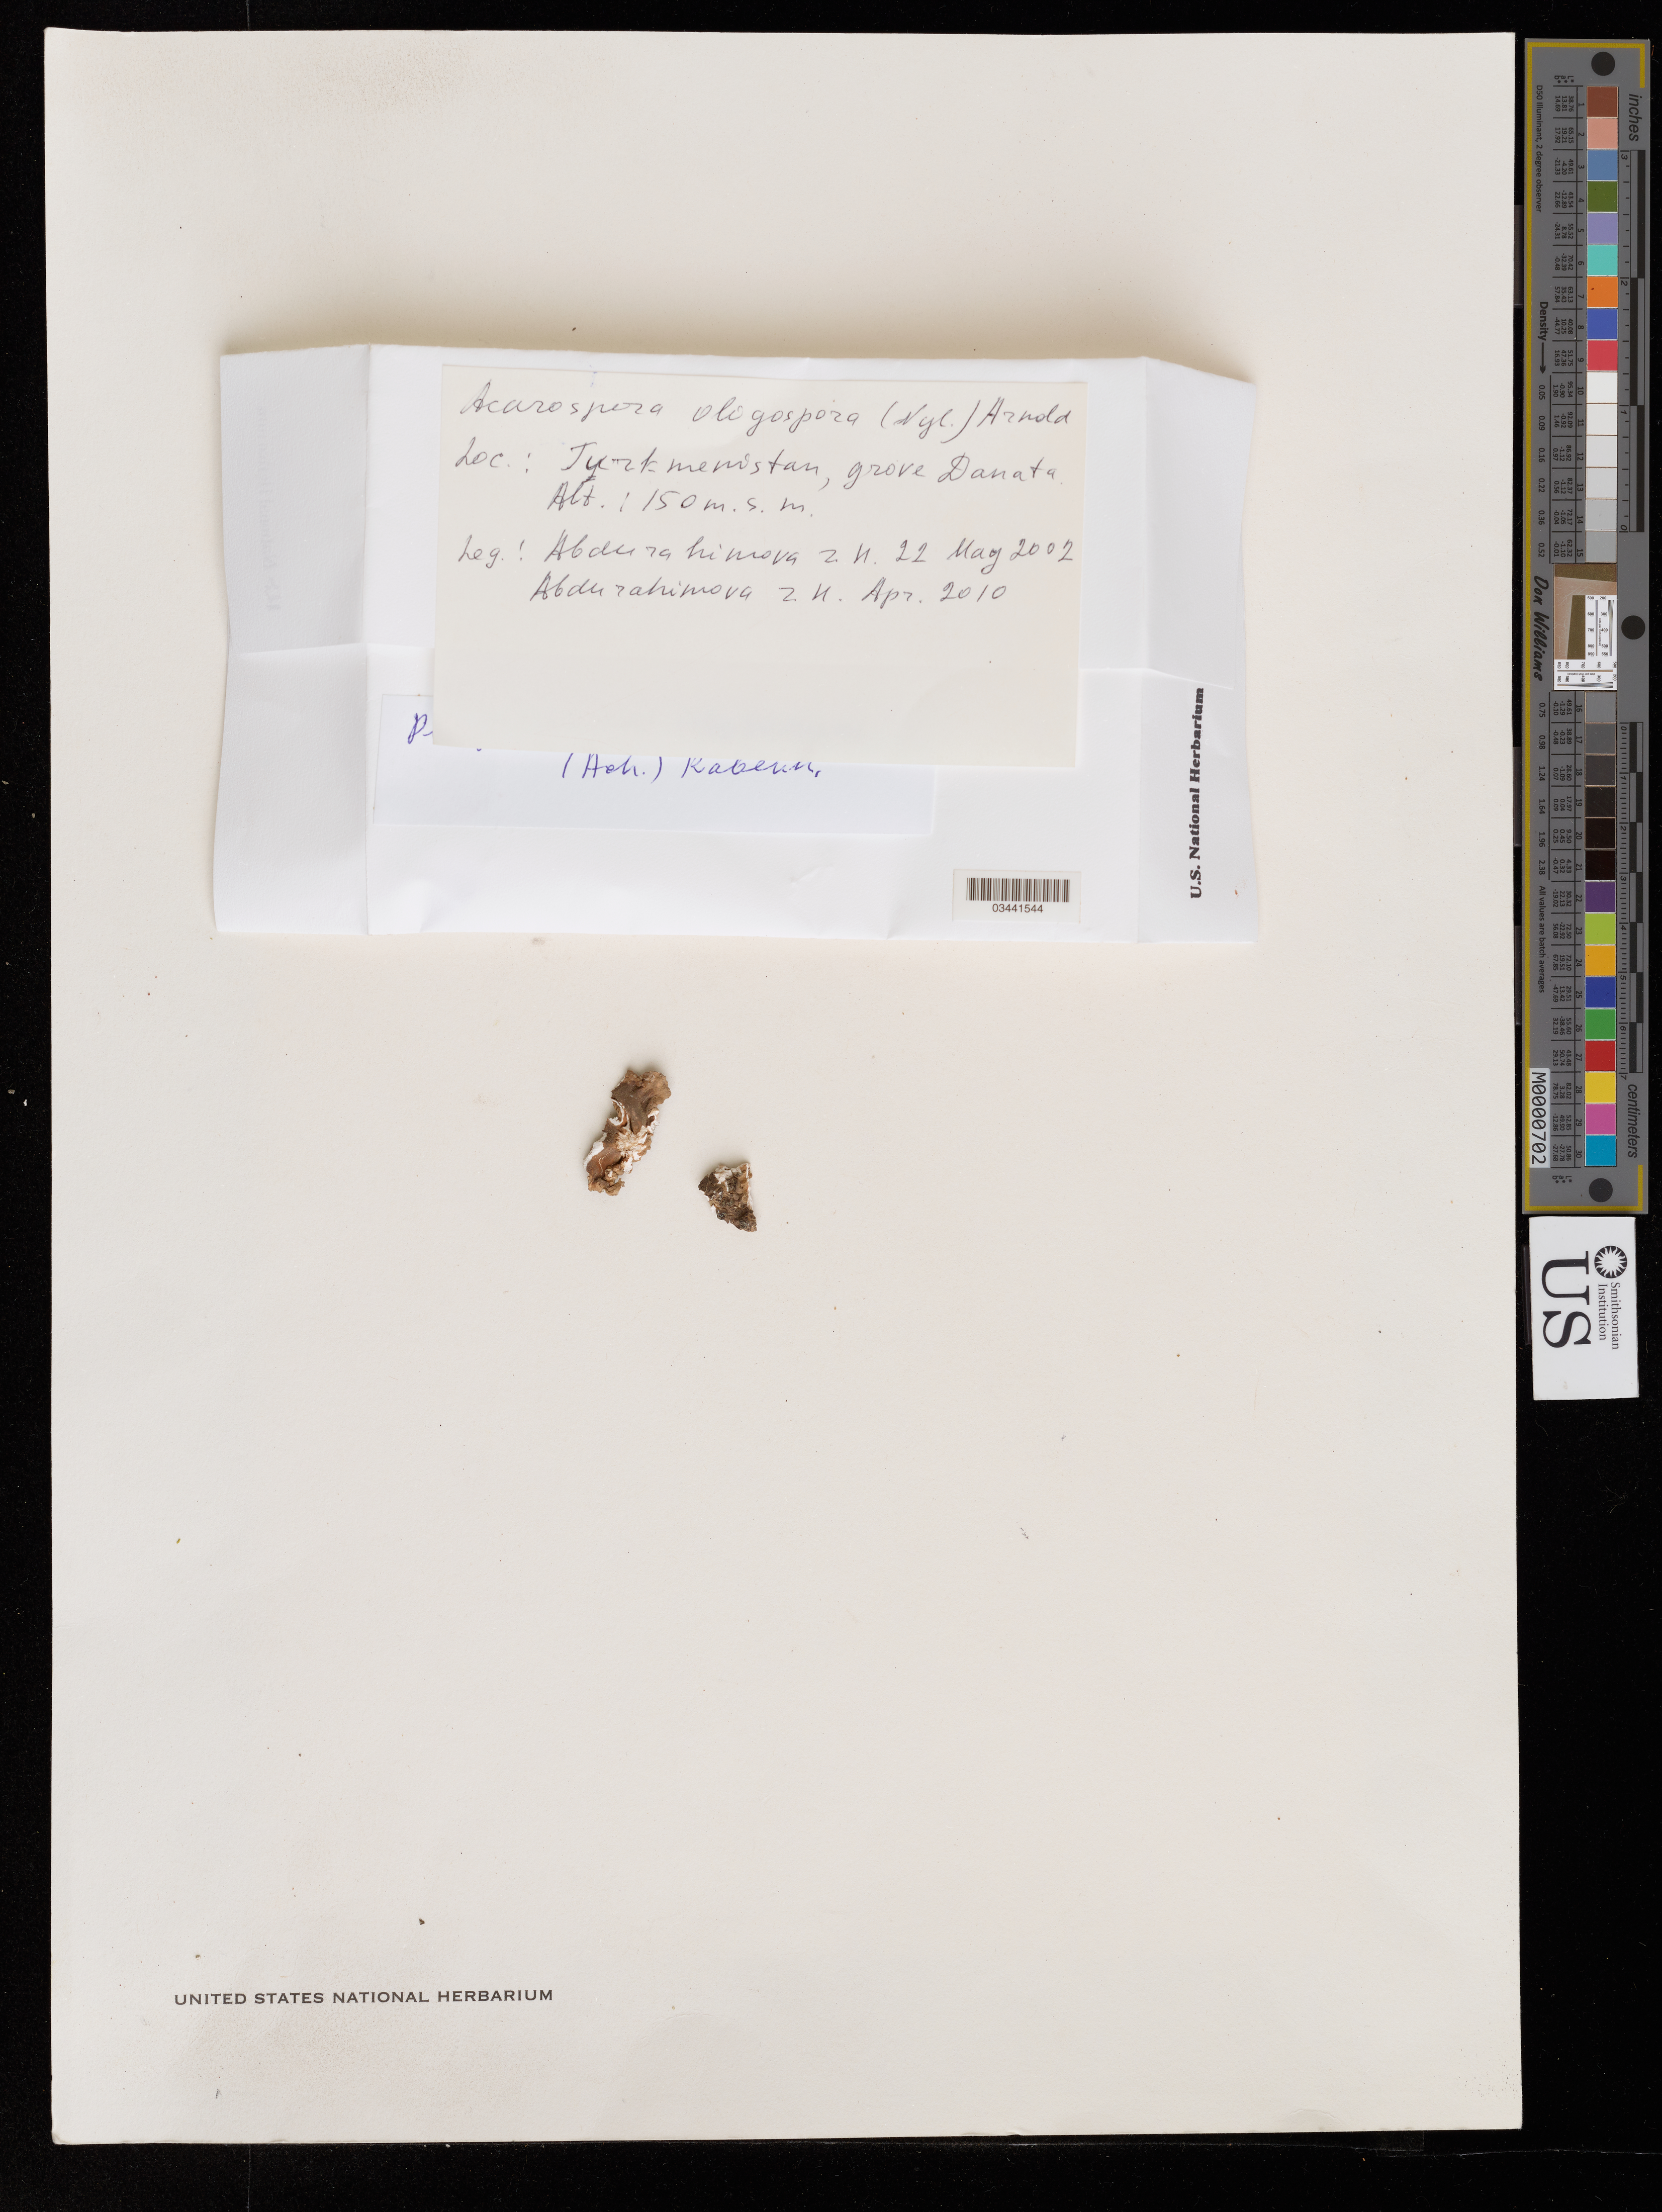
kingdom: Fungi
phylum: Ascomycota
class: Lecanoromycetes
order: Acarosporales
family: Acarosporaceae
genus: Acarospora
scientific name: Acarospora oligospora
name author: (Nyl.) Arnold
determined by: Lichen Identifications Updating Project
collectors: Z. H. Abdurahimova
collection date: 2002-05-22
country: Turkmenistan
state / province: Balkan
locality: grove Danata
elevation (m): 150